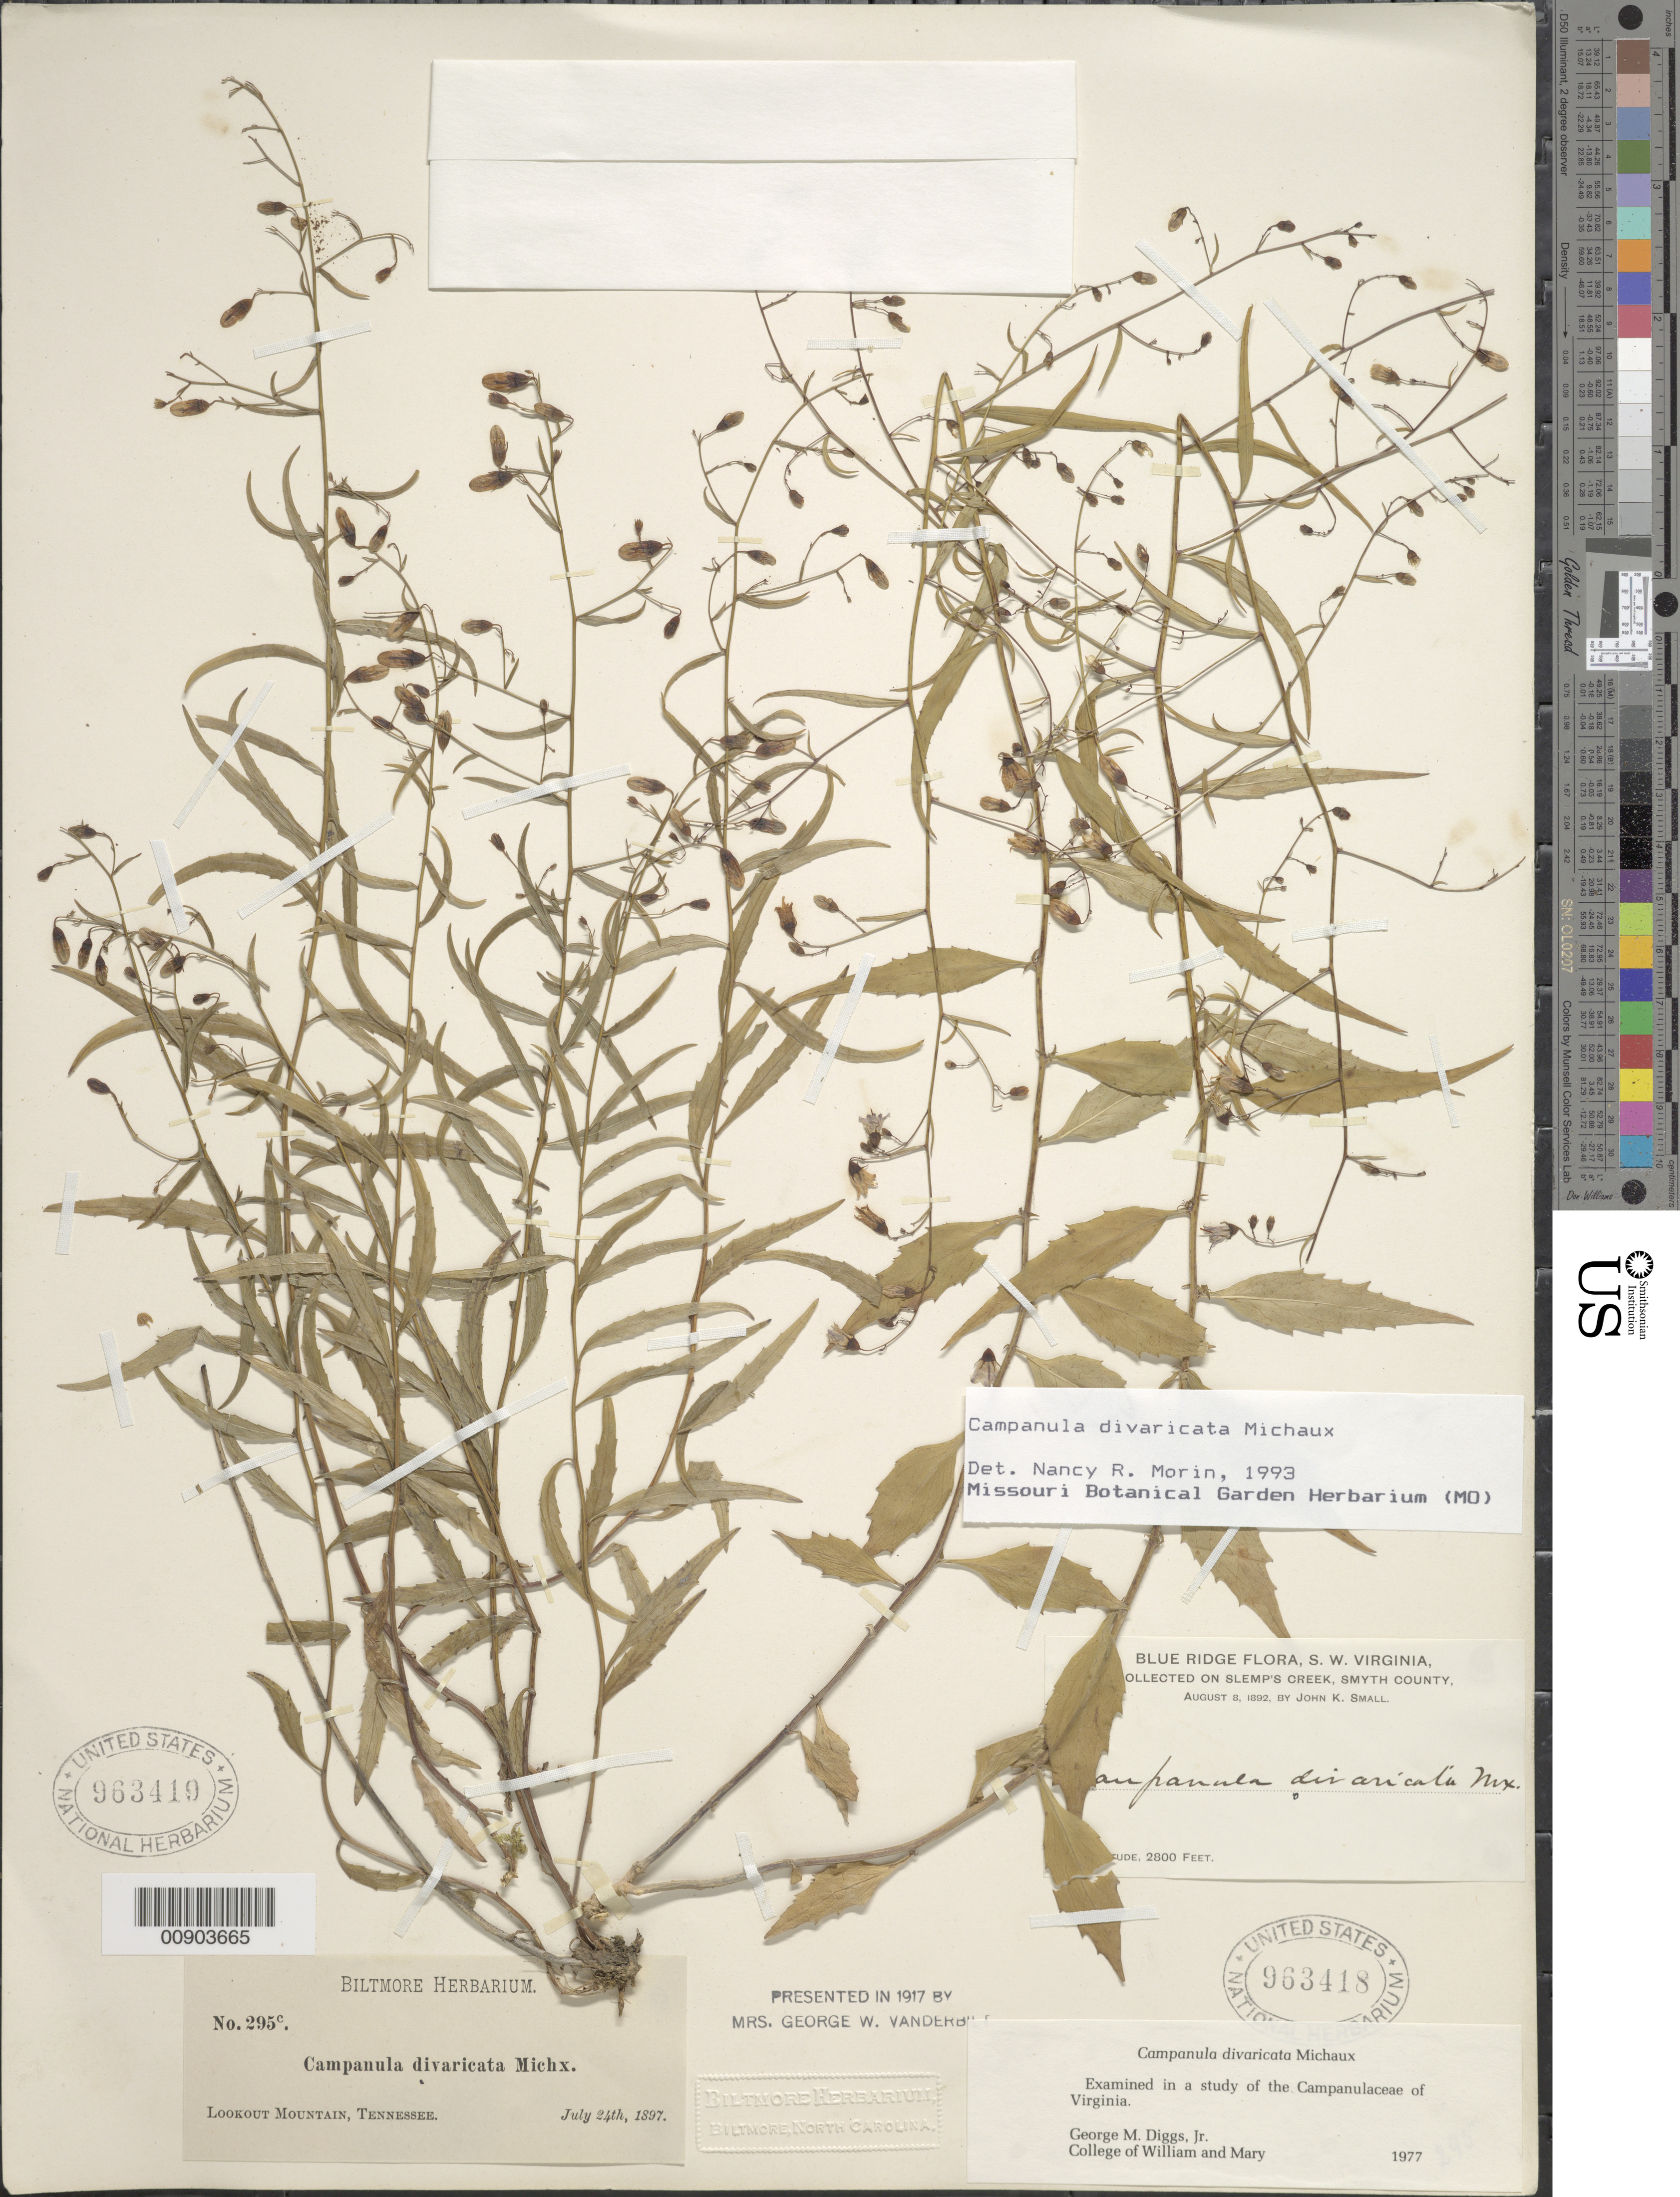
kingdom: Plantae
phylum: Tracheophyta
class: Magnoliopsida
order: Asterales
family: Campanulaceae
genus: Campanula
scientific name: Campanula divaricata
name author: Michx.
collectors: ex herb. Biltmore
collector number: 295c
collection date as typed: July 24th 1897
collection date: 1897-07-24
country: United States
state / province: Tennessee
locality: Lookout Mountain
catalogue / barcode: US 963419